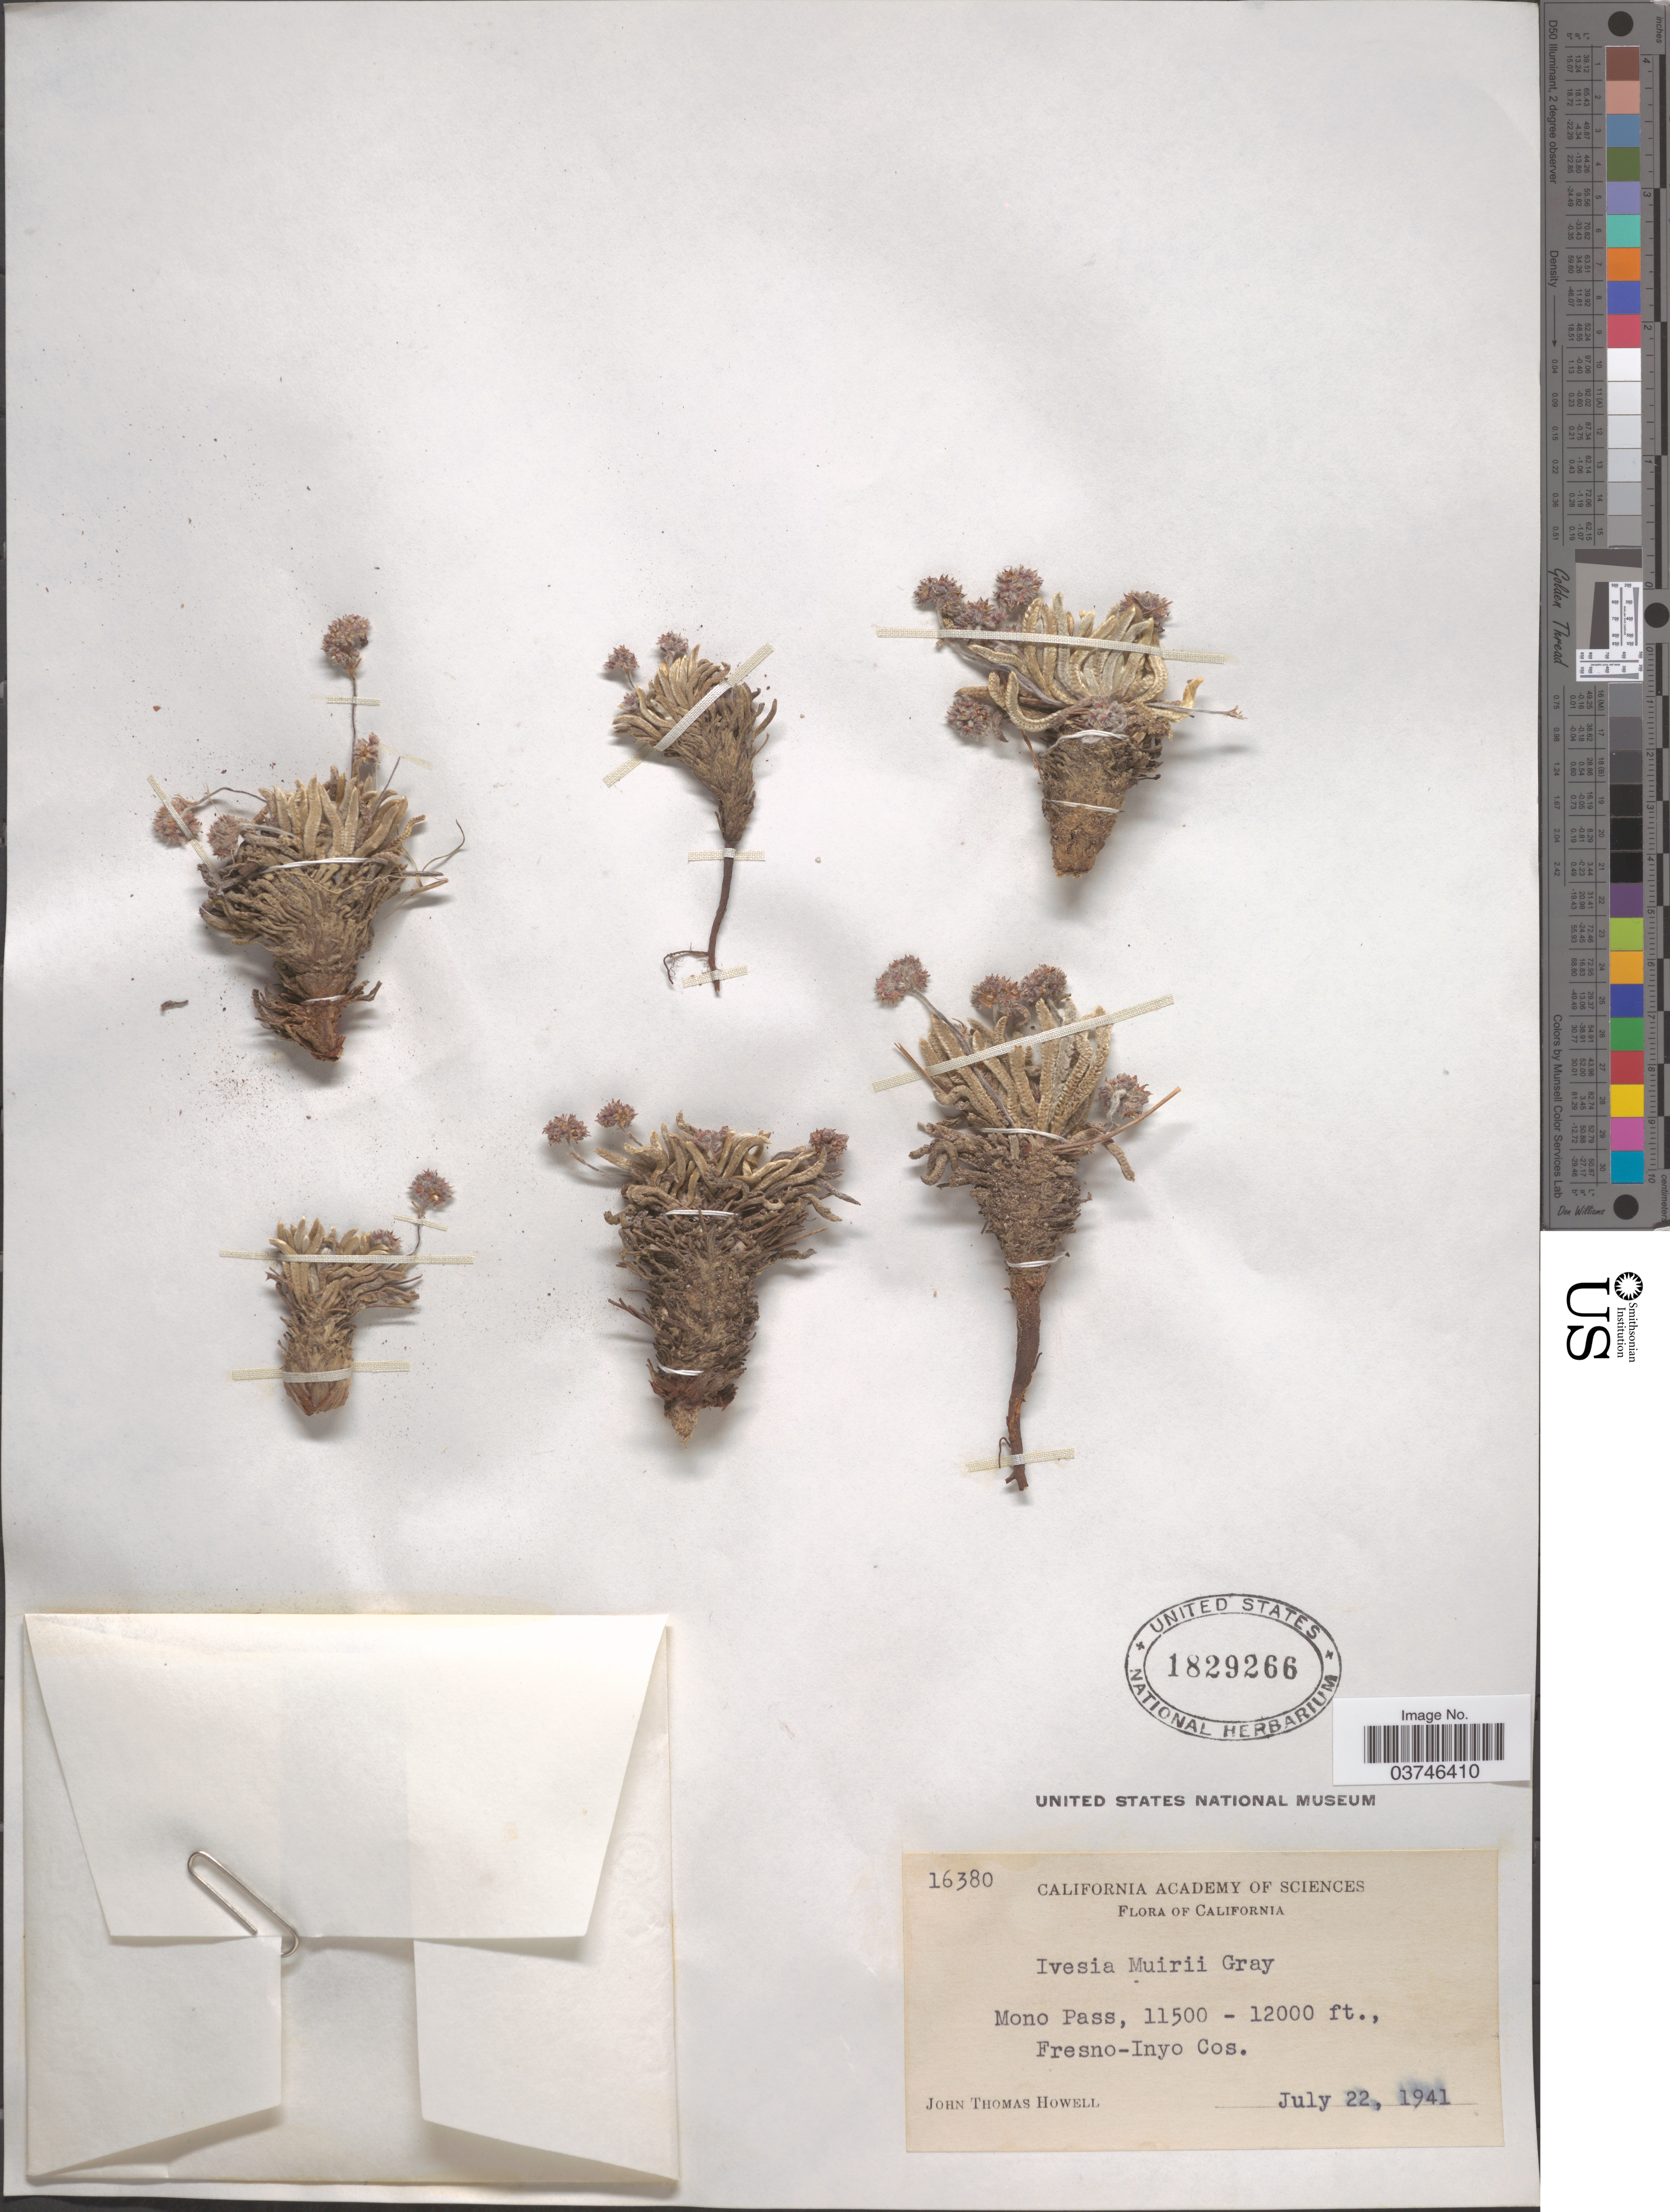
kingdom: Plantae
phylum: Tracheophyta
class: Magnoliopsida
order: Rosales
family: Rosaceae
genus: Potentilla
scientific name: Potentilla muirii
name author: (A. Gray) Greene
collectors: J. T. Howell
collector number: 16380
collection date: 1941-07-22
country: United States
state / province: California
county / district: Inyo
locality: Mono Pass, Fresno-Inyo Cos.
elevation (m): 3505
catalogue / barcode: US 1829266